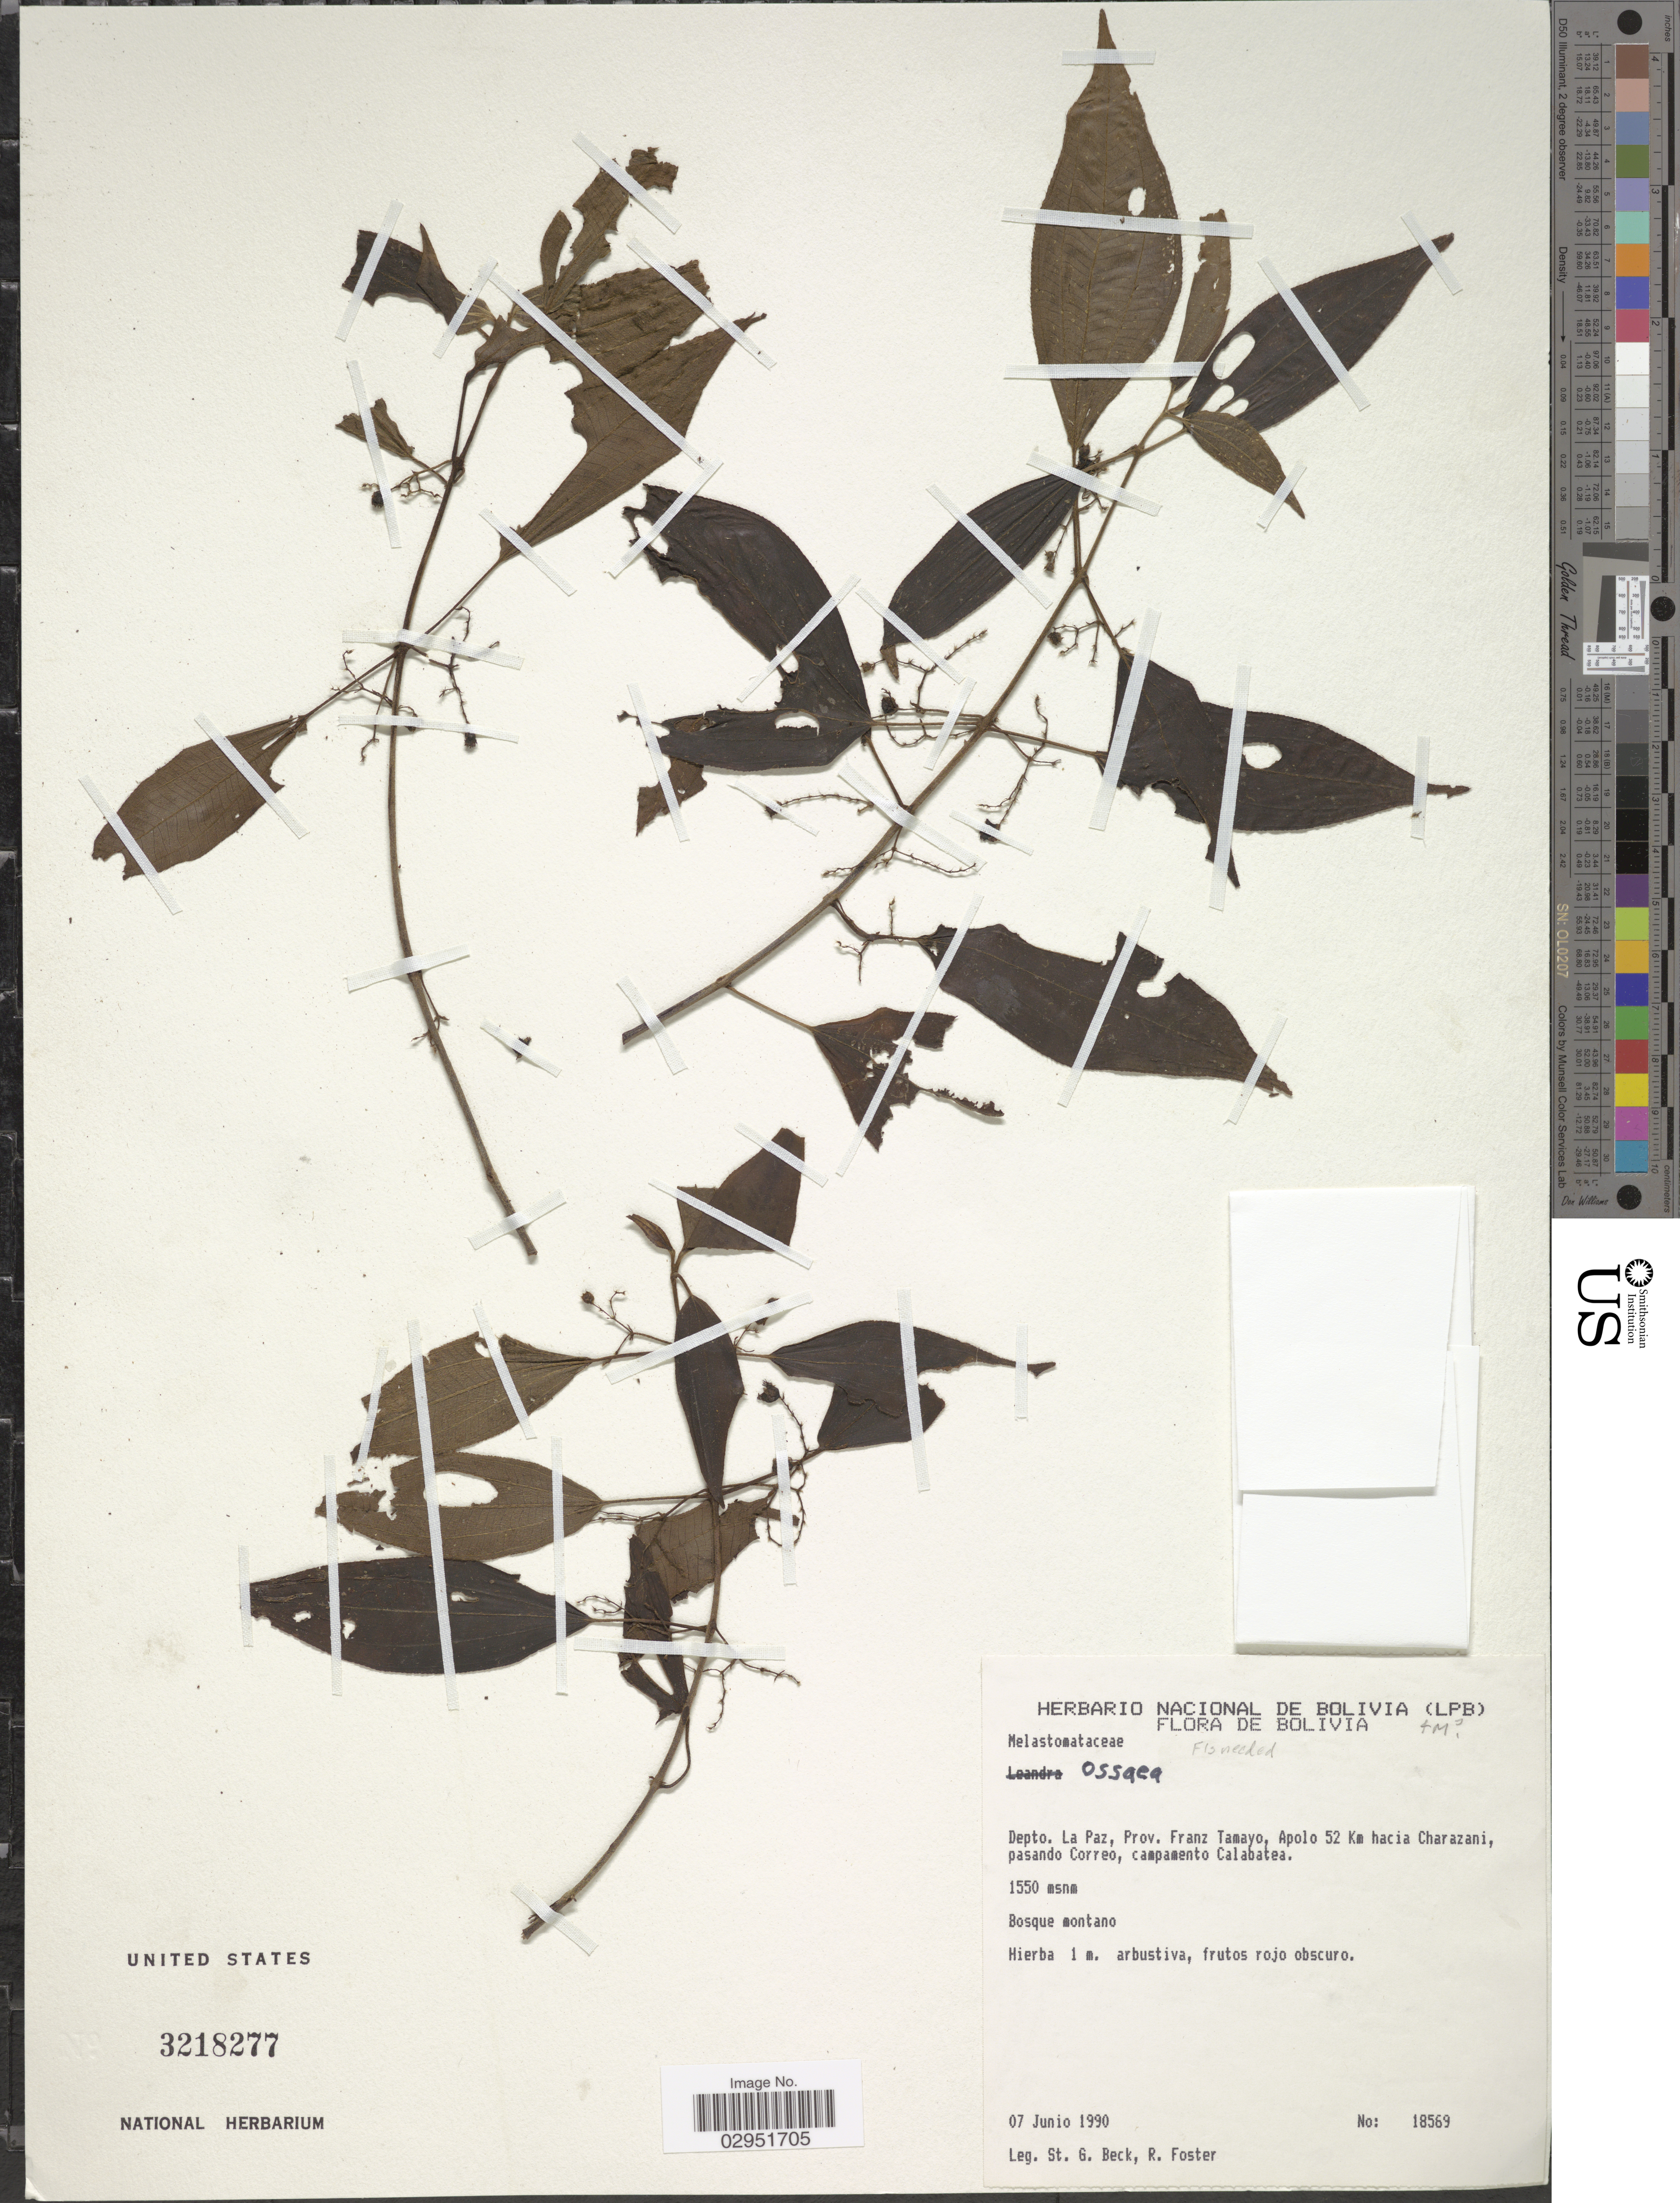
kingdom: Plantae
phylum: Tracheophyta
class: Magnoliopsida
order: Myrtales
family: Melastomataceae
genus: Ossaea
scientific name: Ossaea sp.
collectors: S. Beck & R. Foster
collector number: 18569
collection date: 1990-06-07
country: Bolivia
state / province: La Paz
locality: Depto. La Paz, Prov. Franz Tamayo, Apolo 52 Km hacia Charazani, pasando Correo, campamento Calabatea.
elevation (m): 1550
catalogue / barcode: US 3218277